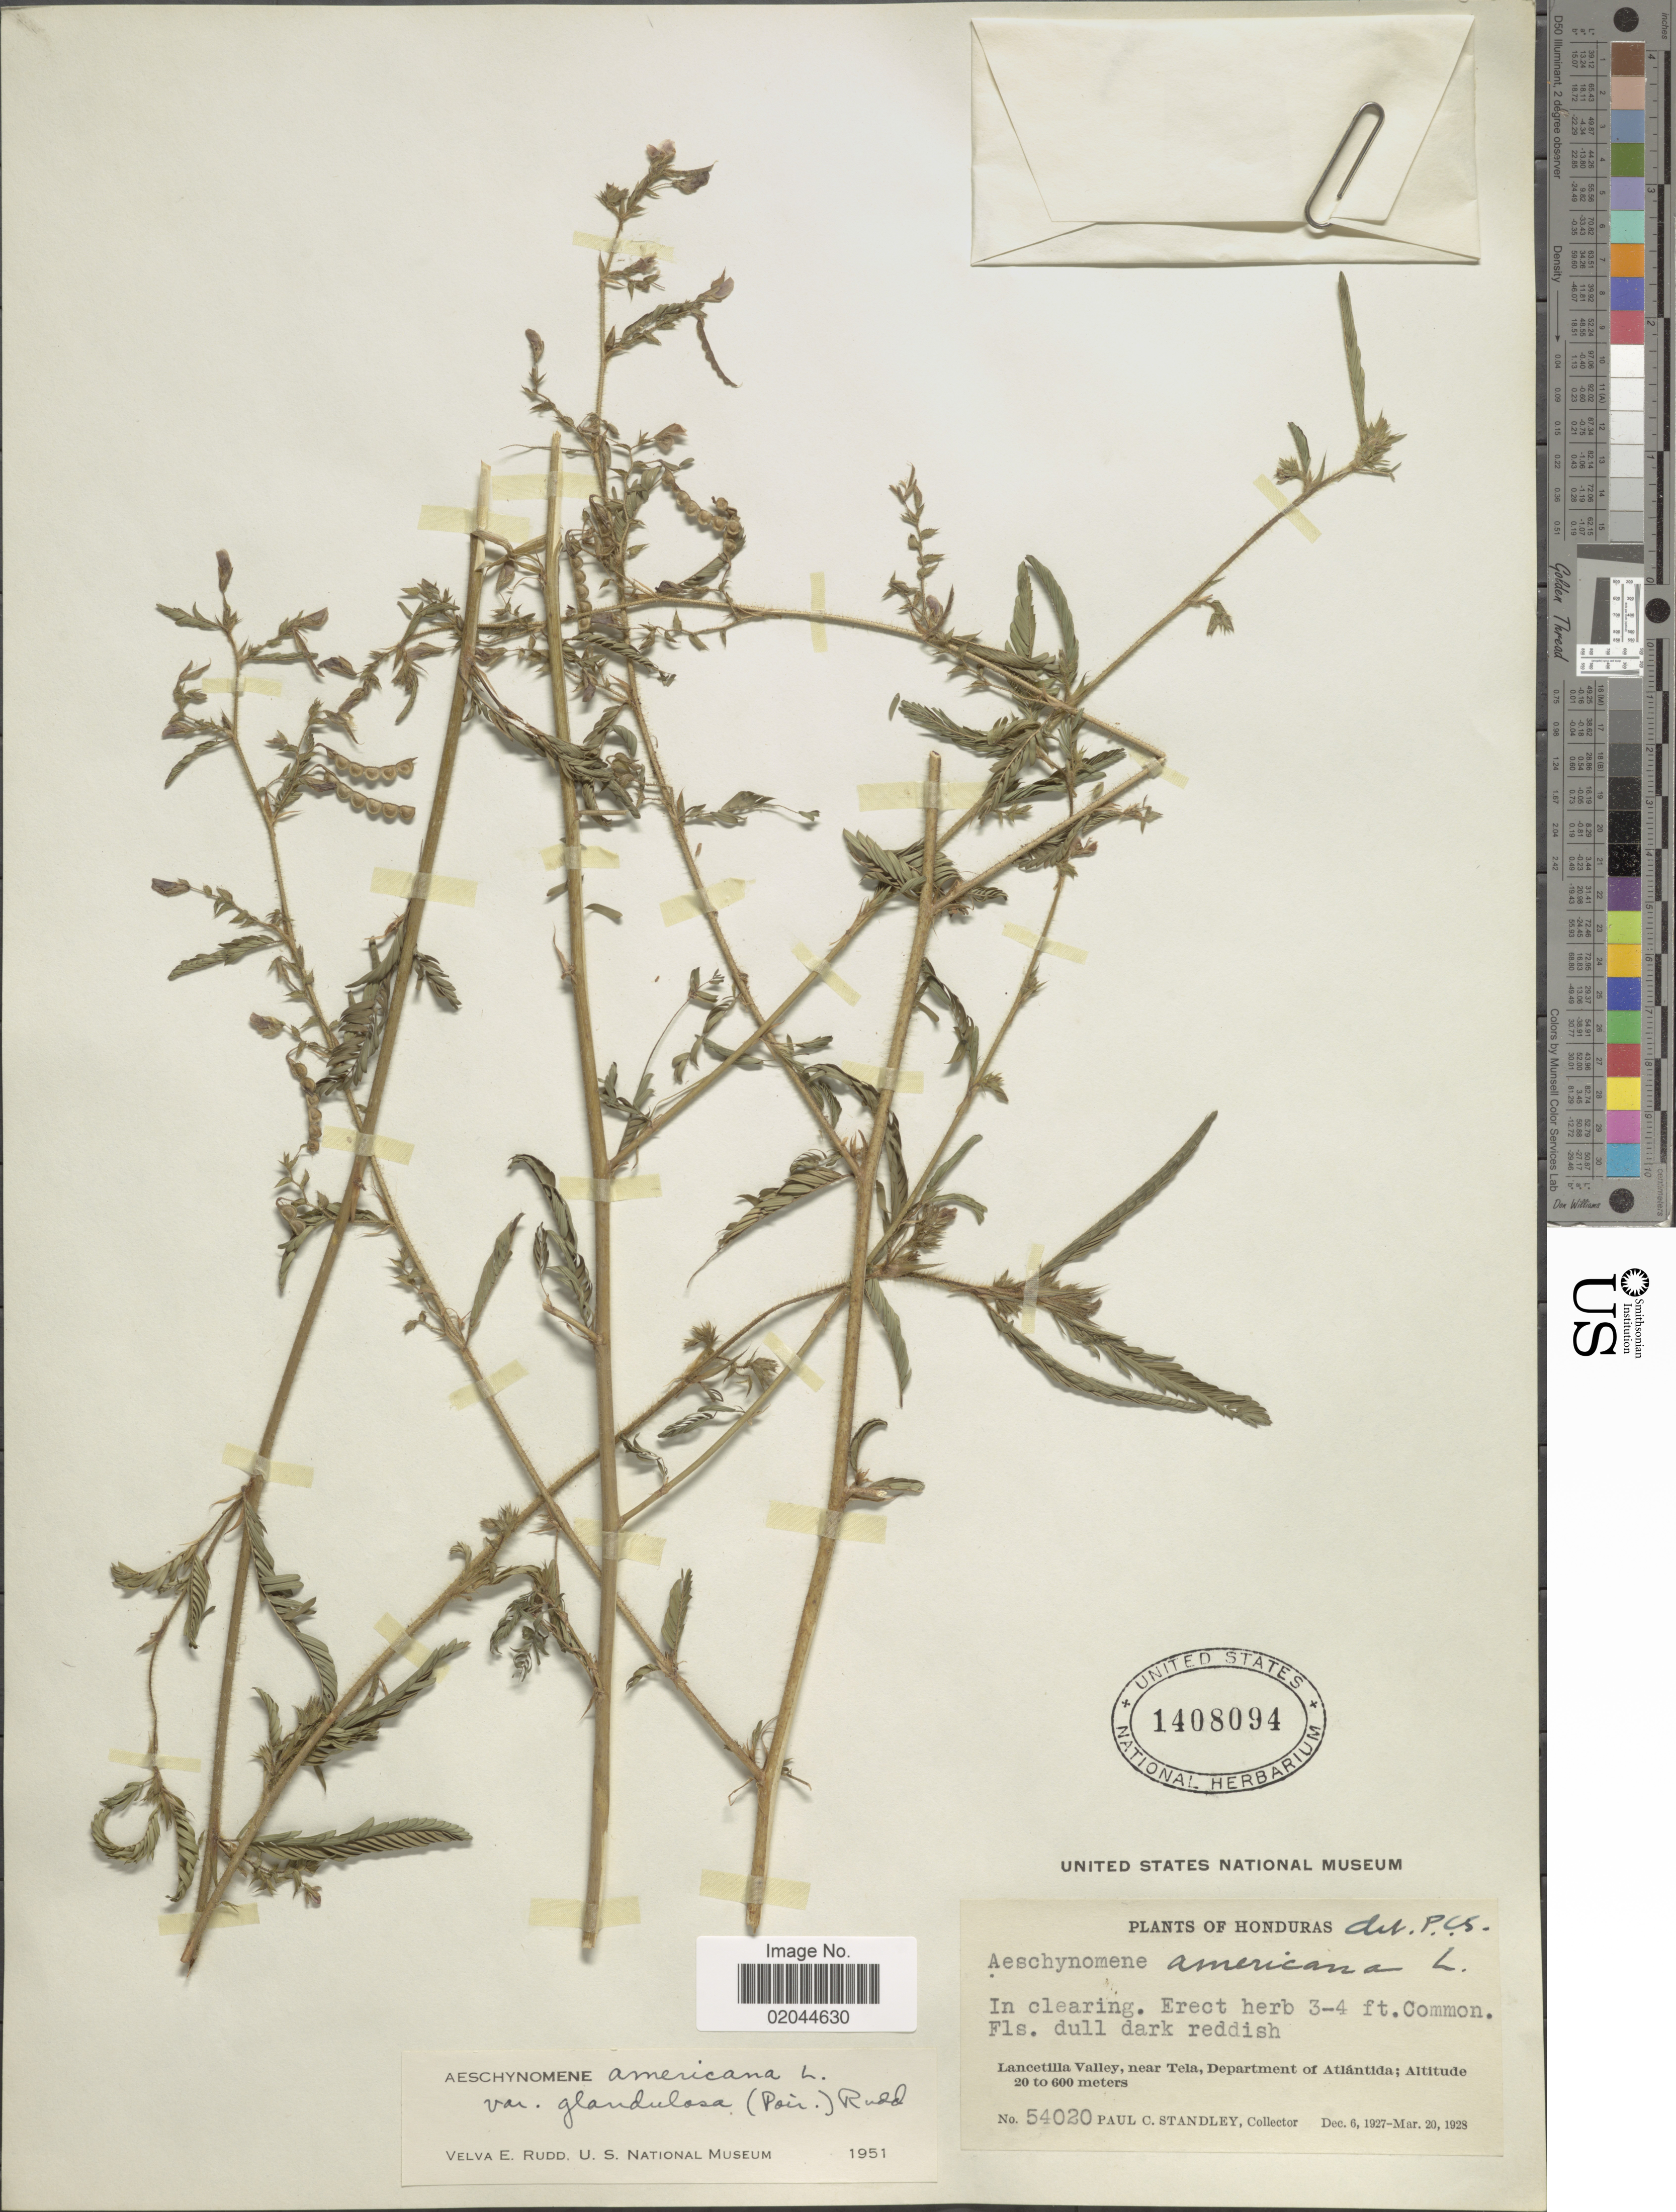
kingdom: Plantae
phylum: Tracheophyta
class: Magnoliopsida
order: Fabales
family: Fabaceae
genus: Aeschynomene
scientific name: Aeschynomene americana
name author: L.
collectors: P. C. Standley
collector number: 54020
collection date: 1927-12-06/1928-03-20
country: Honduras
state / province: Atlántida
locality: In clearing, Lancetilla Valley, near Tela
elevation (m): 20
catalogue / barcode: US 1408094